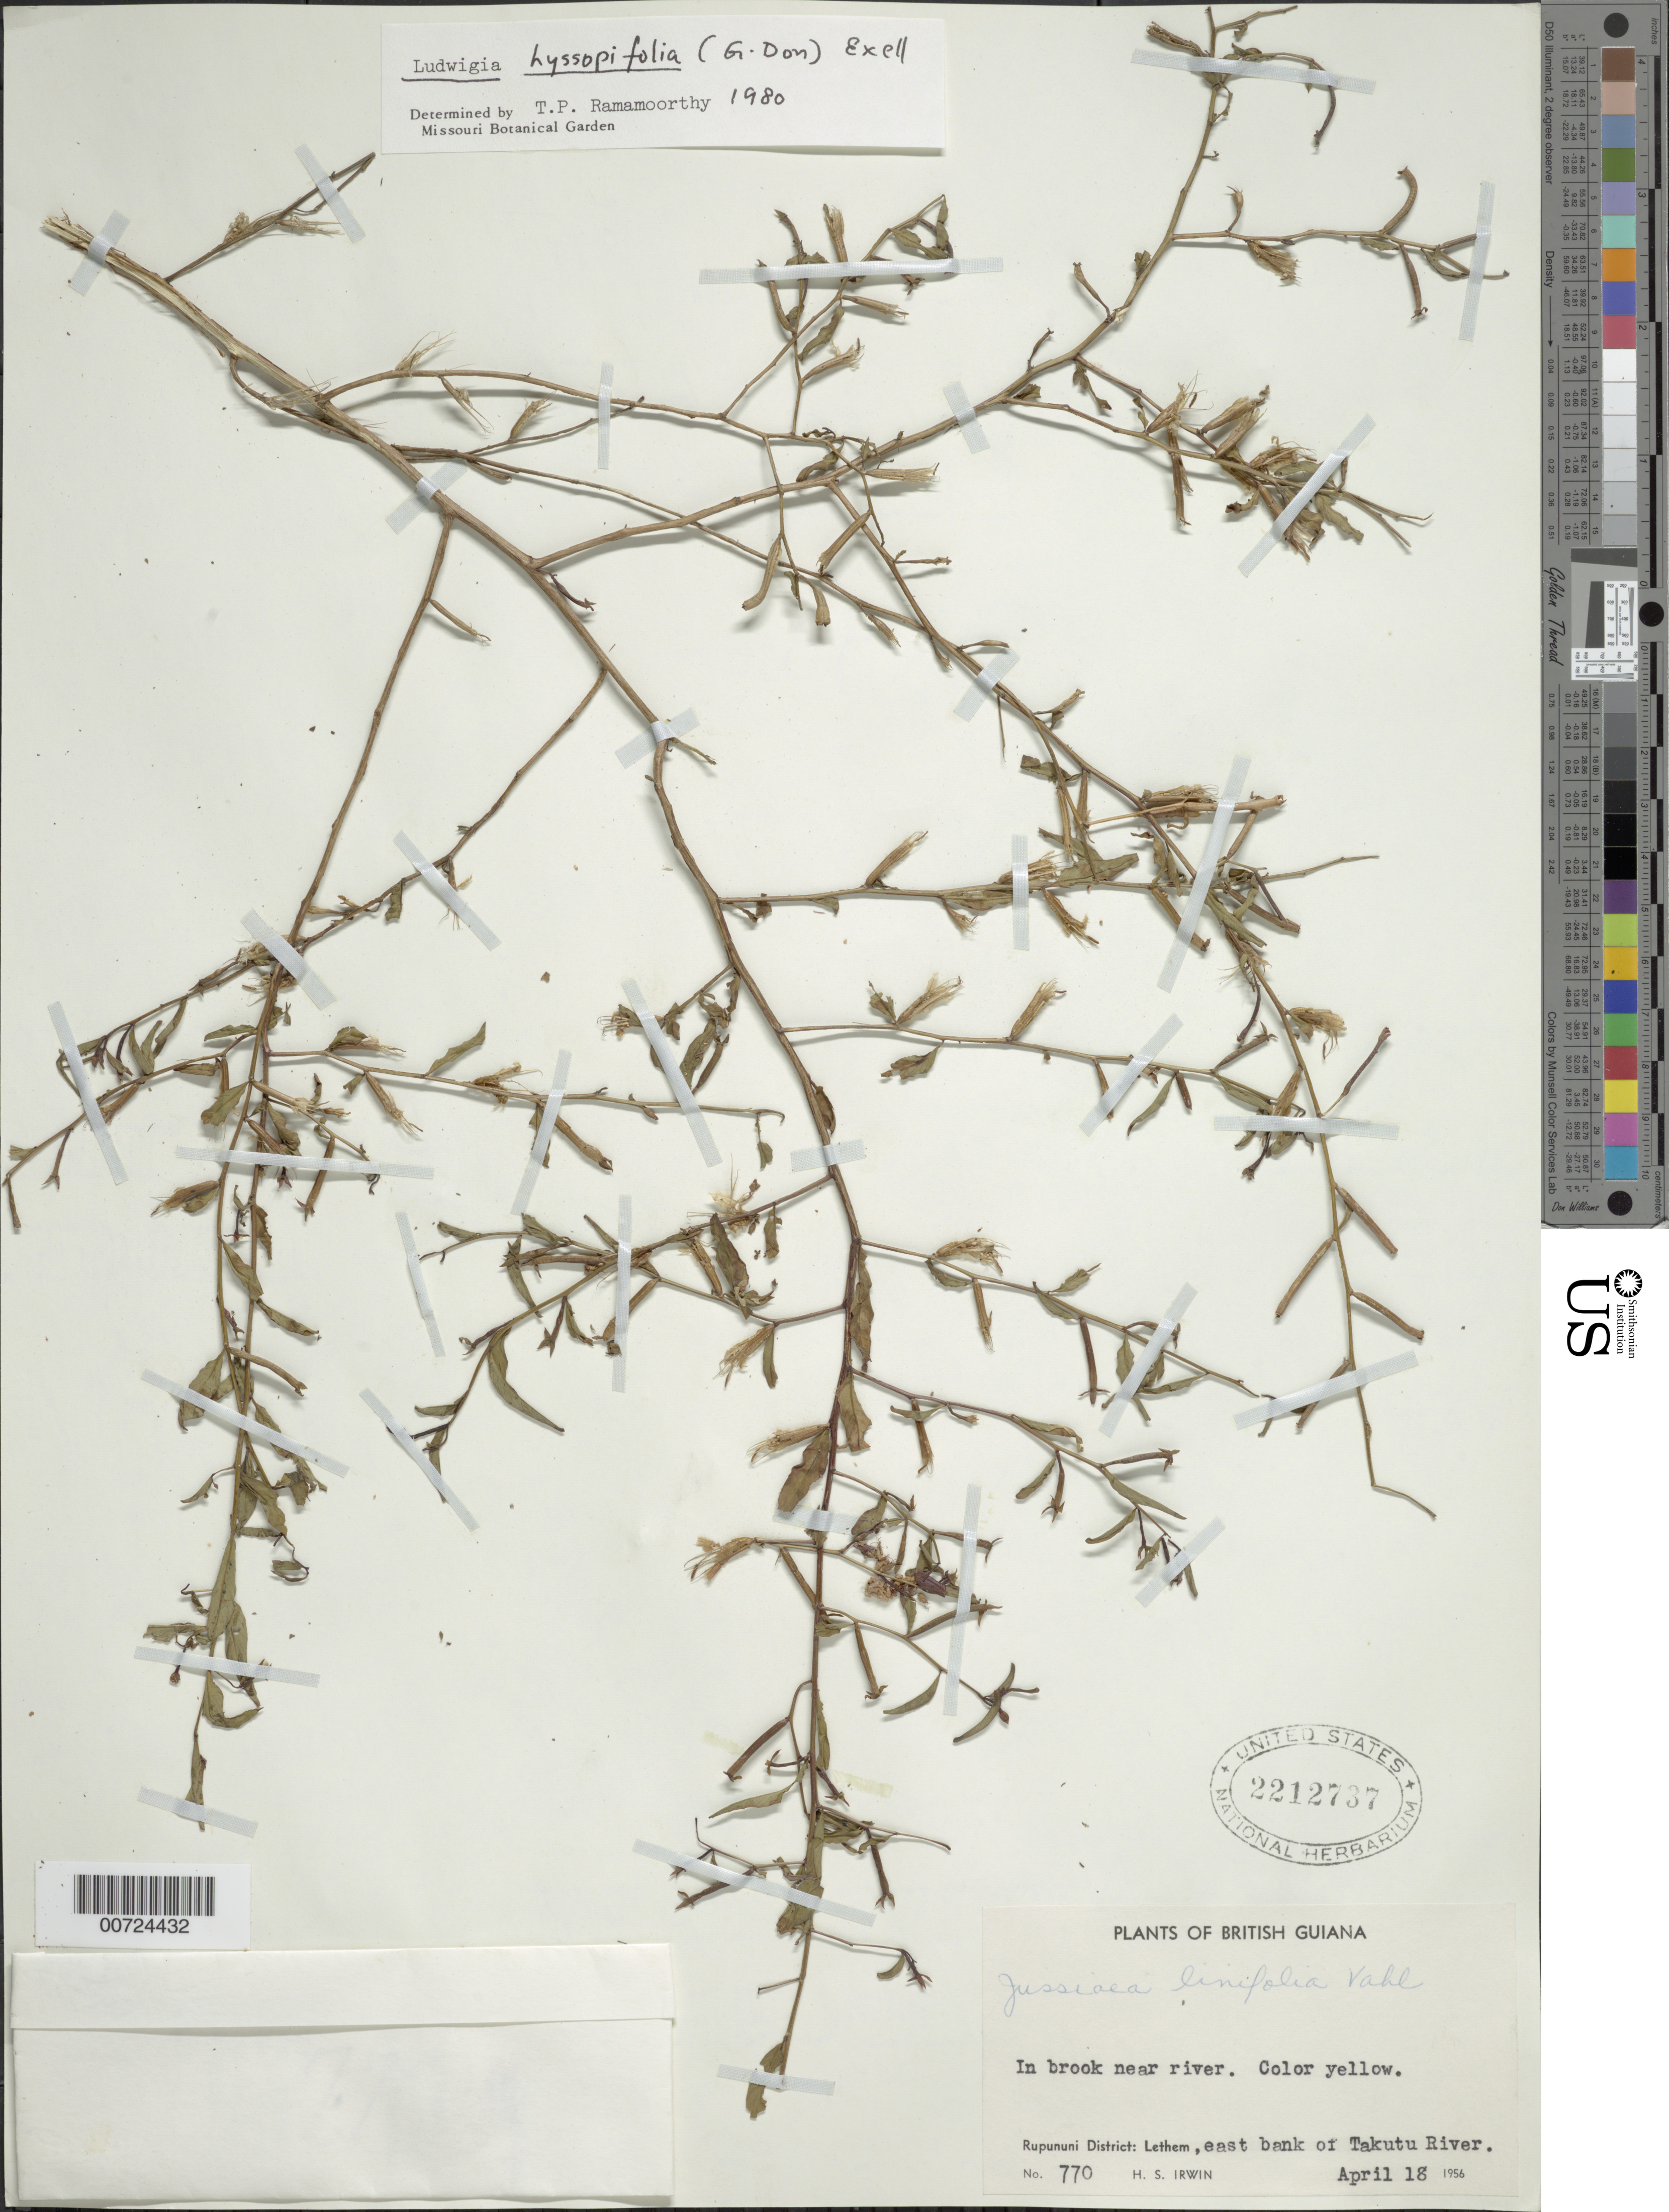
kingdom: Plantae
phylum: Tracheophyta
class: Magnoliopsida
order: Myrtales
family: Onagraceae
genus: Ludwigia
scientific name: Ludwigia hyssopifolia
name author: (G. Don) Exell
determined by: Ramamoorthy, T. P.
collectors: H. Irwin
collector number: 770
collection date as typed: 18-Apr-56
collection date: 1956-04-18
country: Guyana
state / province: U. Takutu-U. Essequibo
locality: Lethem, E bank of Takutu R., Rupununi Dist.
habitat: In brook near river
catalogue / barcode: US 2212737